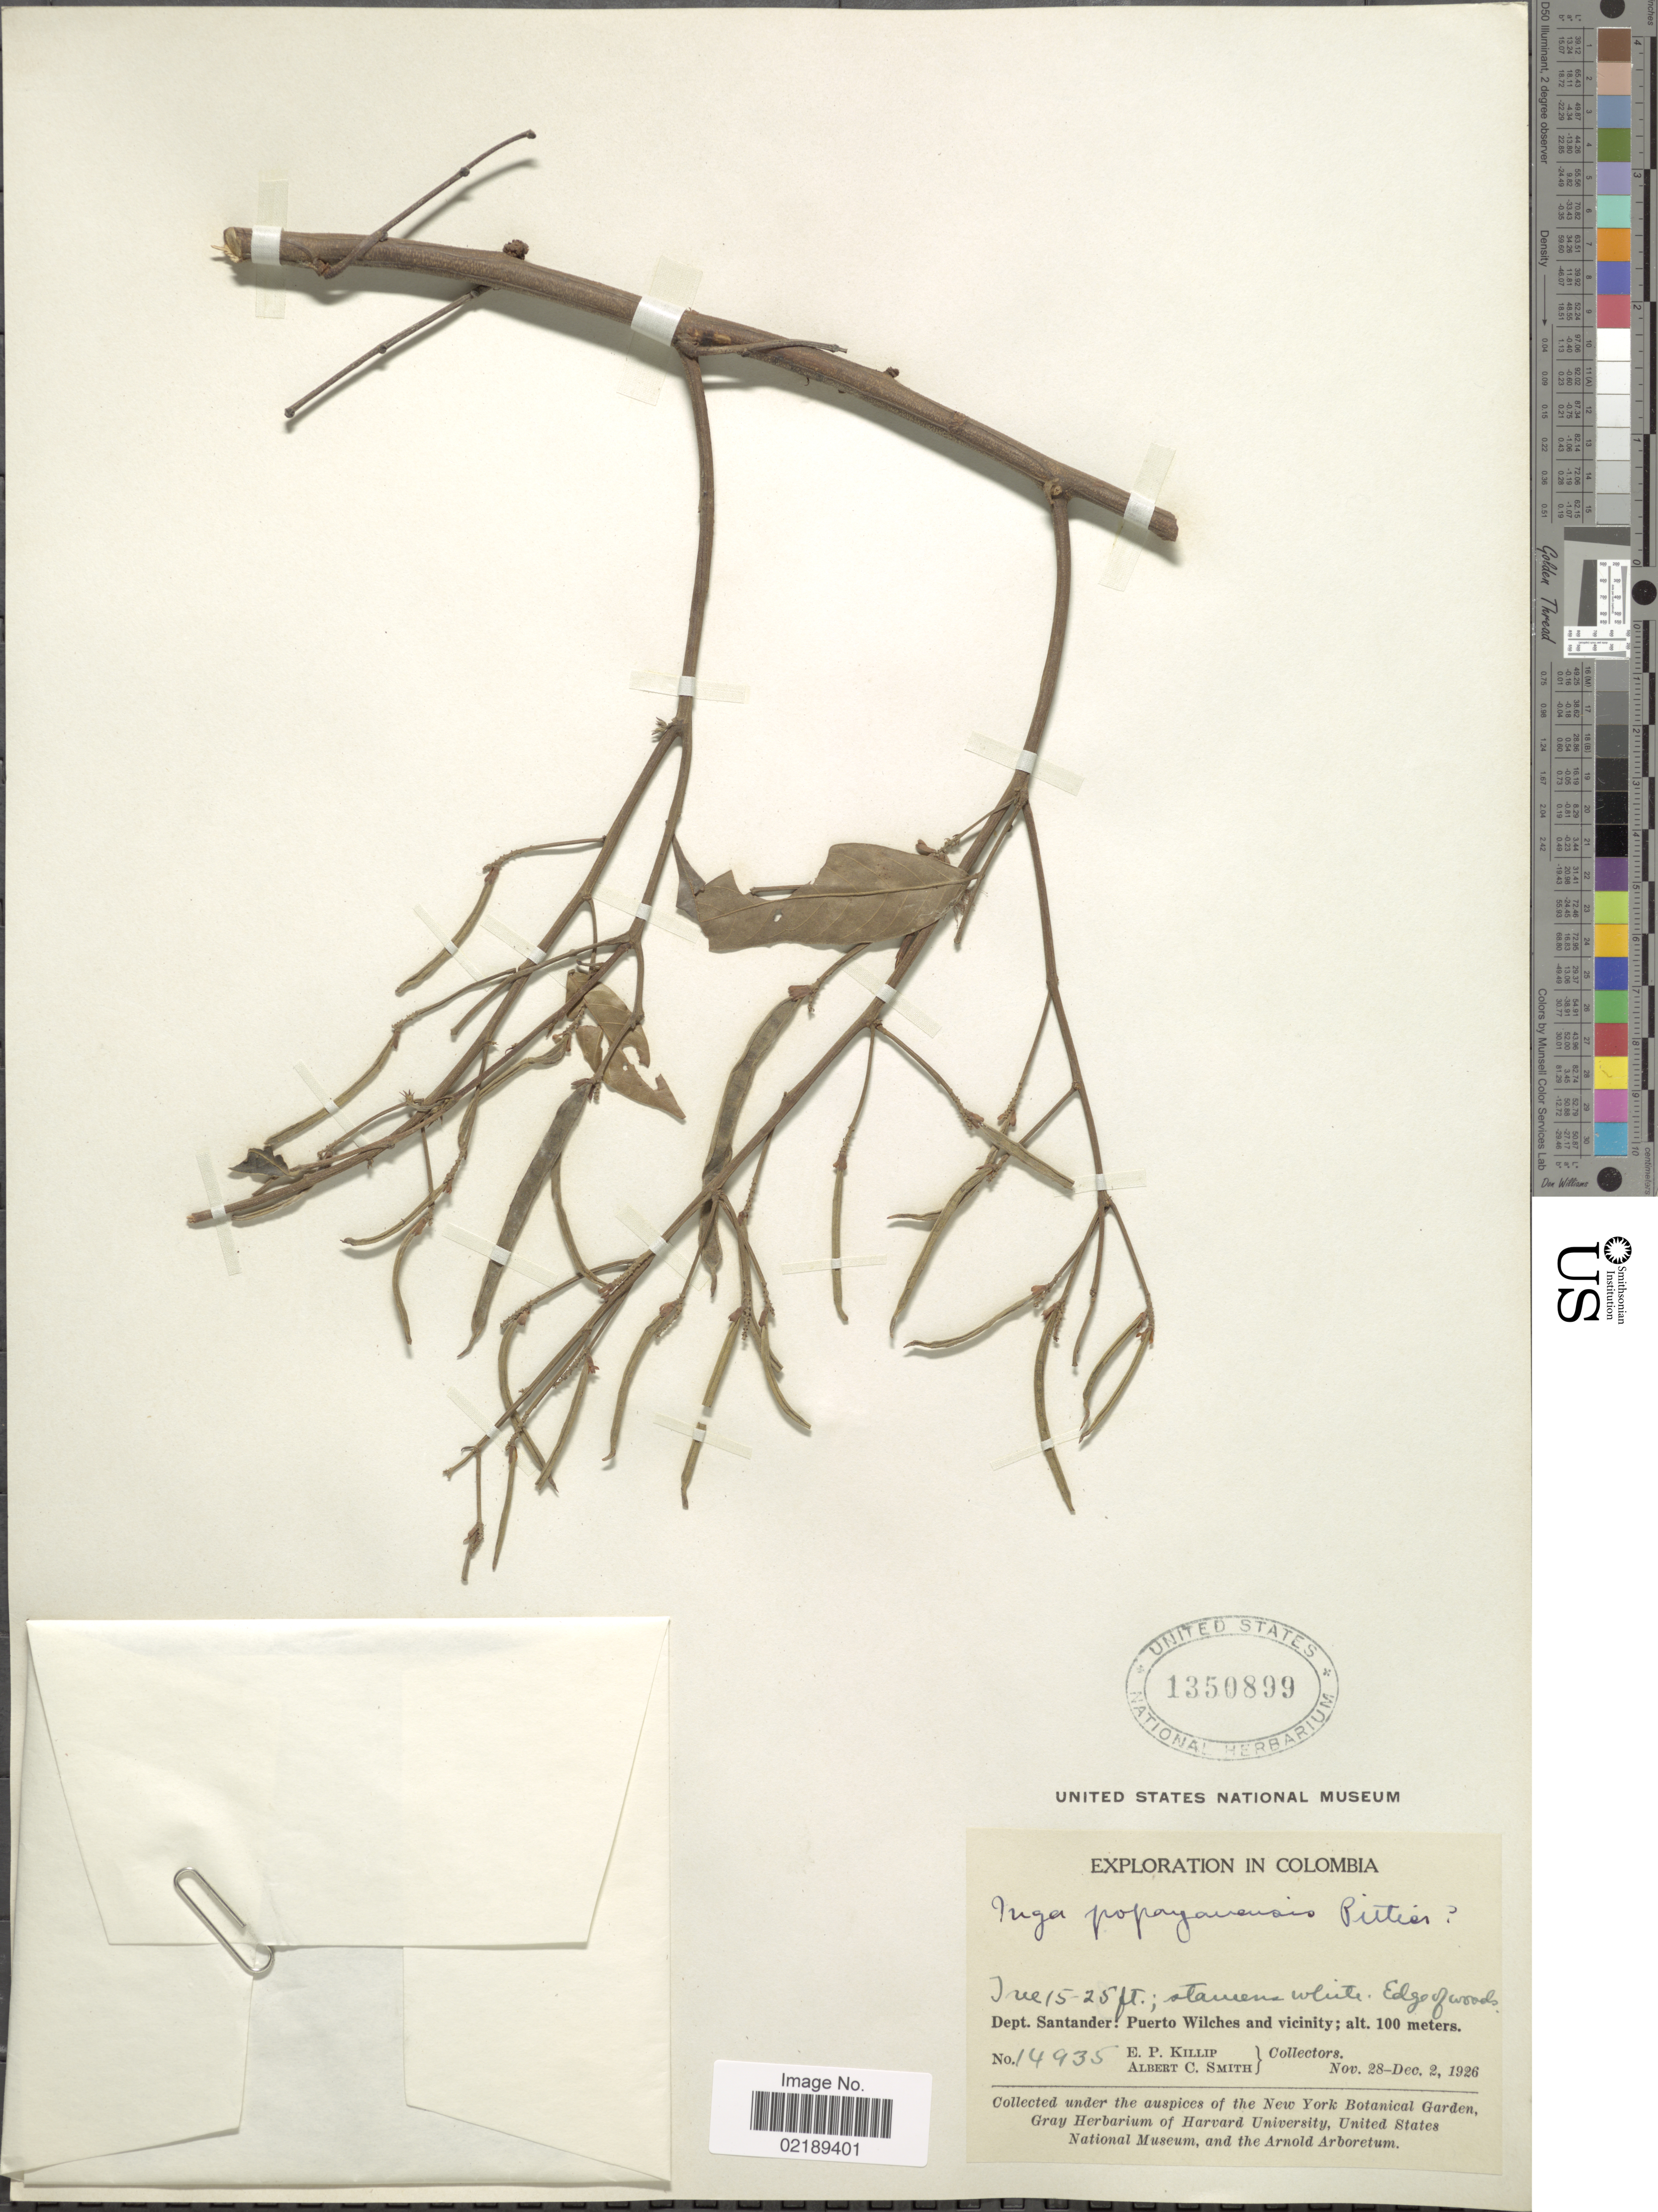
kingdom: Plantae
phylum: Tracheophyta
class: Magnoliopsida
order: Fabales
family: Fabaceae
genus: Inga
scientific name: Inga punctata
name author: Willd.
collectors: E. P. Killip & A. C. Smith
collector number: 14935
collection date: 1926-11-28/1926-12-02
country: Colombia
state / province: Santander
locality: Edge of woods, Puerto Wilches and vicinity.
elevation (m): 100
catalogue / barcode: US 1350899